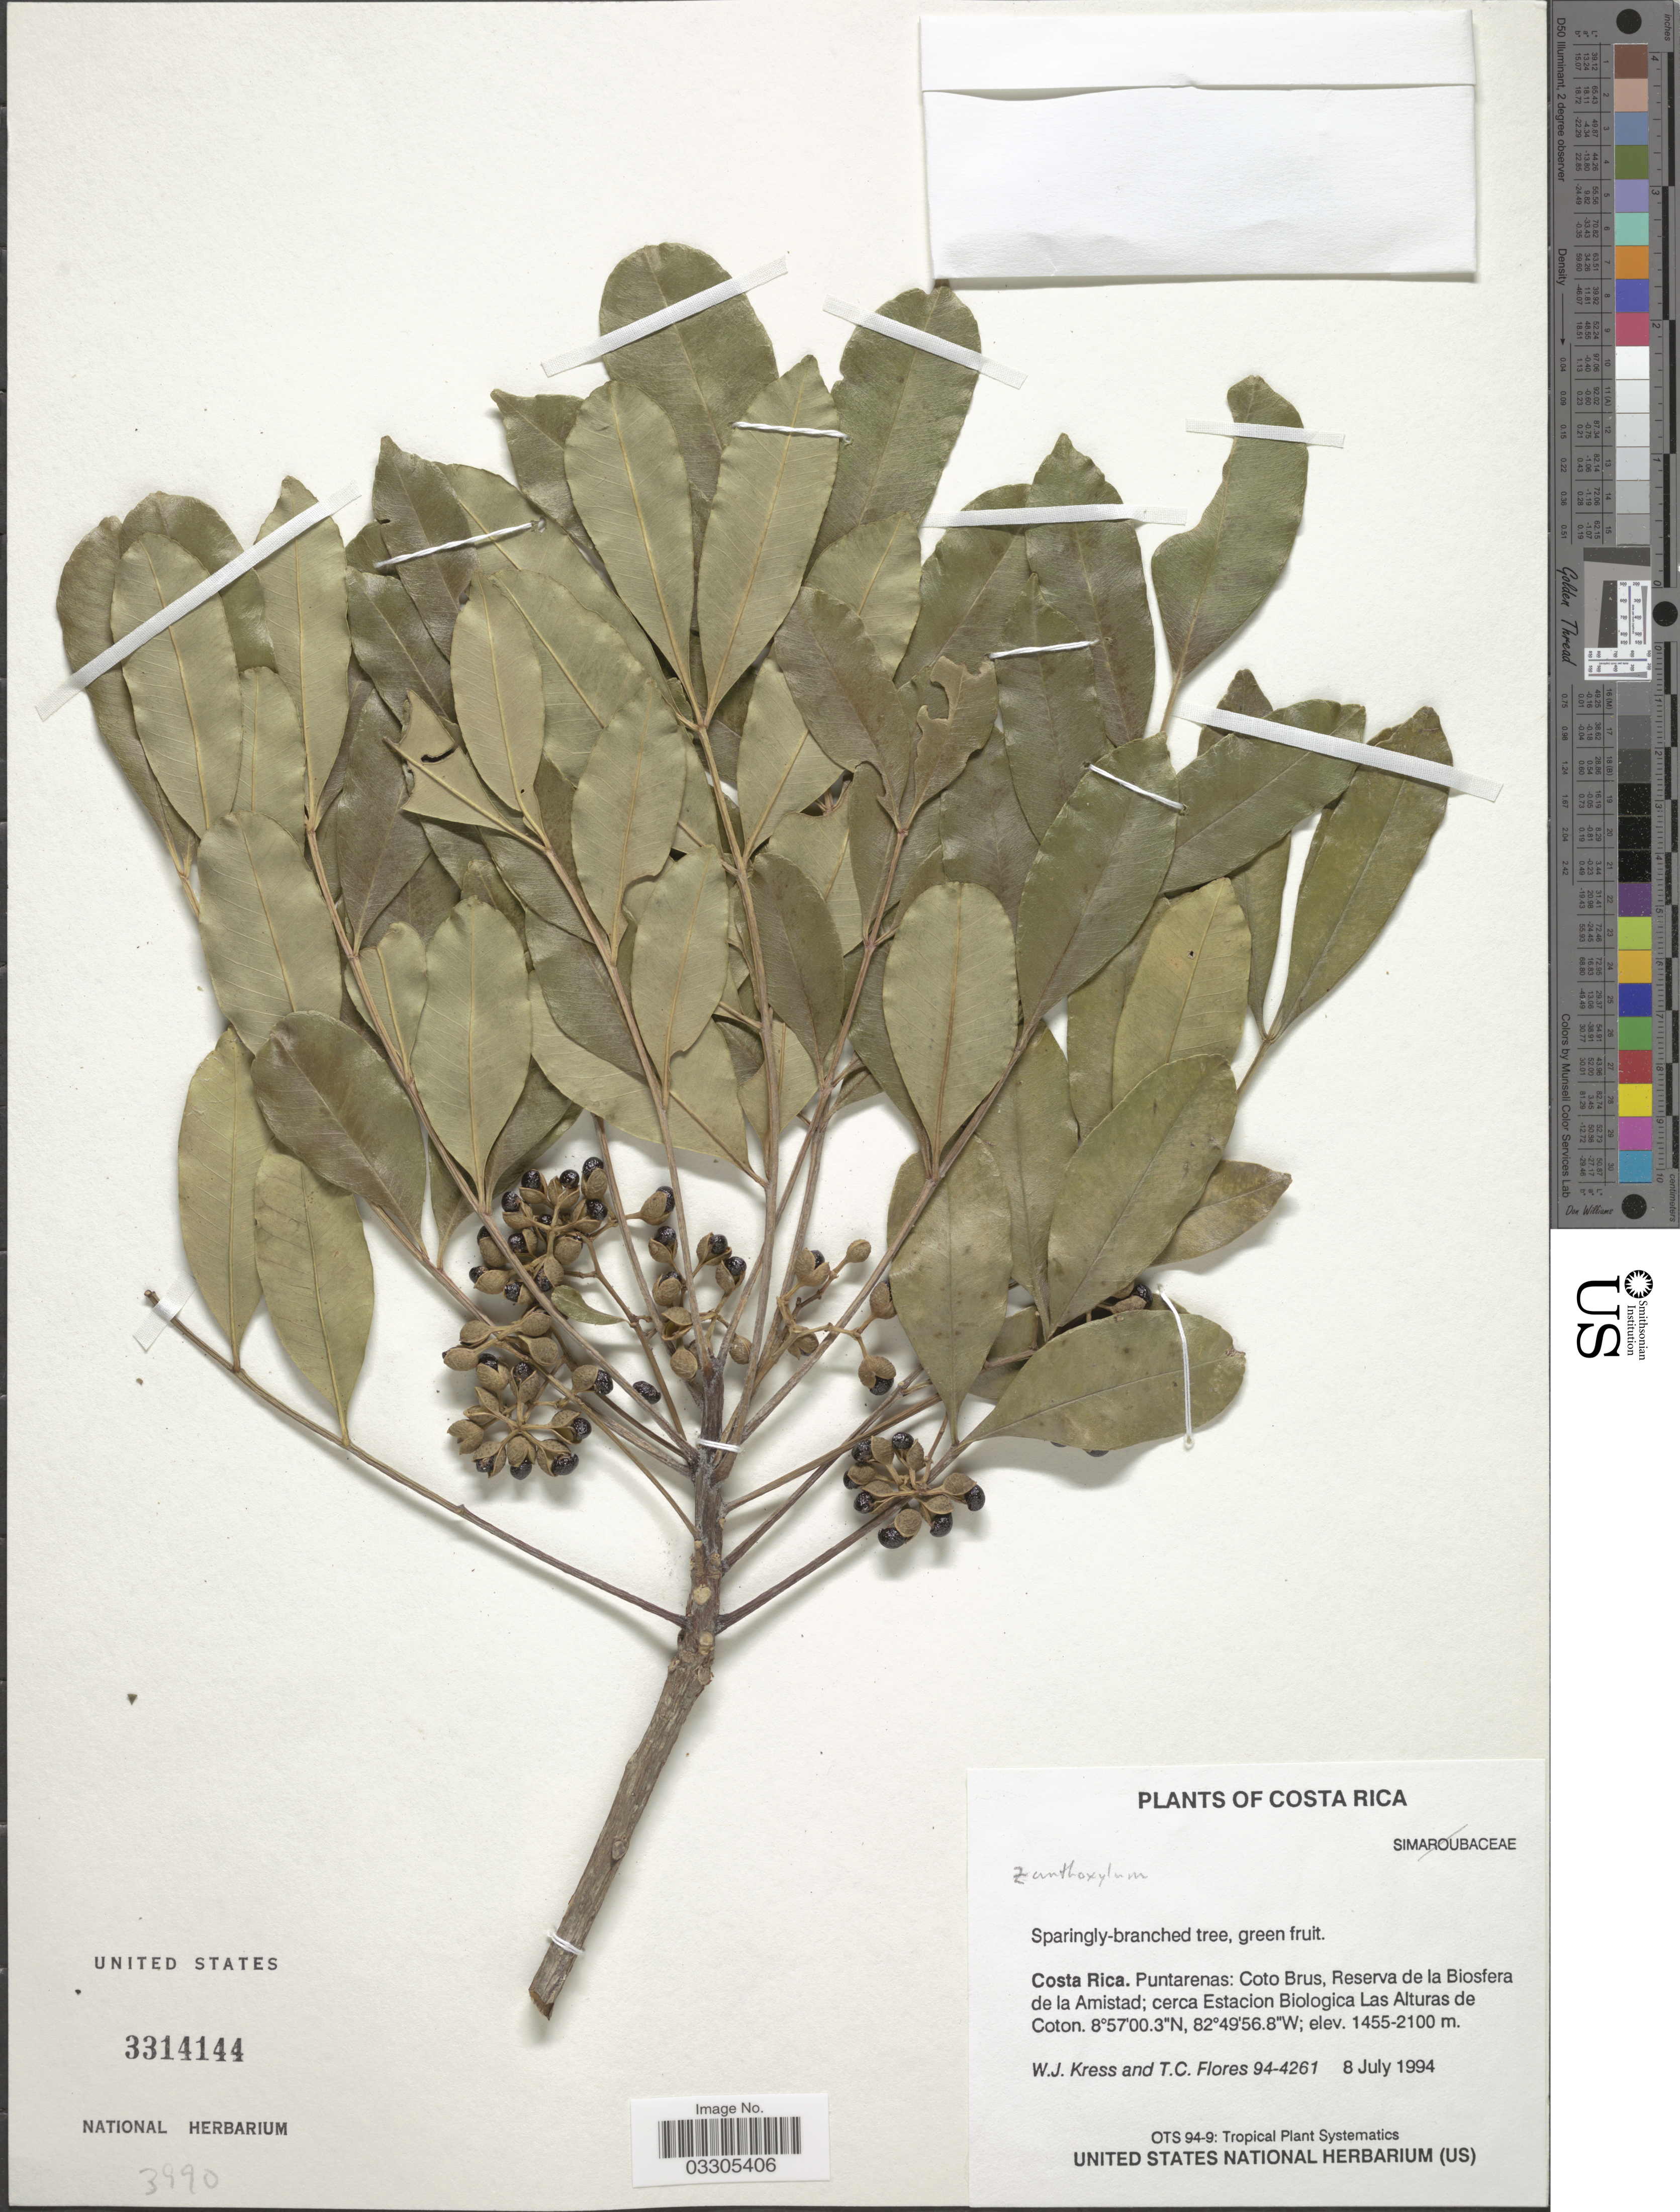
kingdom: Plantae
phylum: Tracheophyta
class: Magnoliopsida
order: Sapindales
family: Rutaceae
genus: Zanthoxylum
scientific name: Zanthoxylum melanostictum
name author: Schltdl. & Cham.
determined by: Londoño-Echeverri, Y.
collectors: W. J. Kress & T. C. Flores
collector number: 94-4261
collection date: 1994-07-08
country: Costa Rica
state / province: Puntarenas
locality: Coto Brus, Reserva de la Biosfera de la Amistad; cerca Estacion Biologica Las Alturas de Coton.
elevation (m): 1455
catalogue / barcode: US 3314144